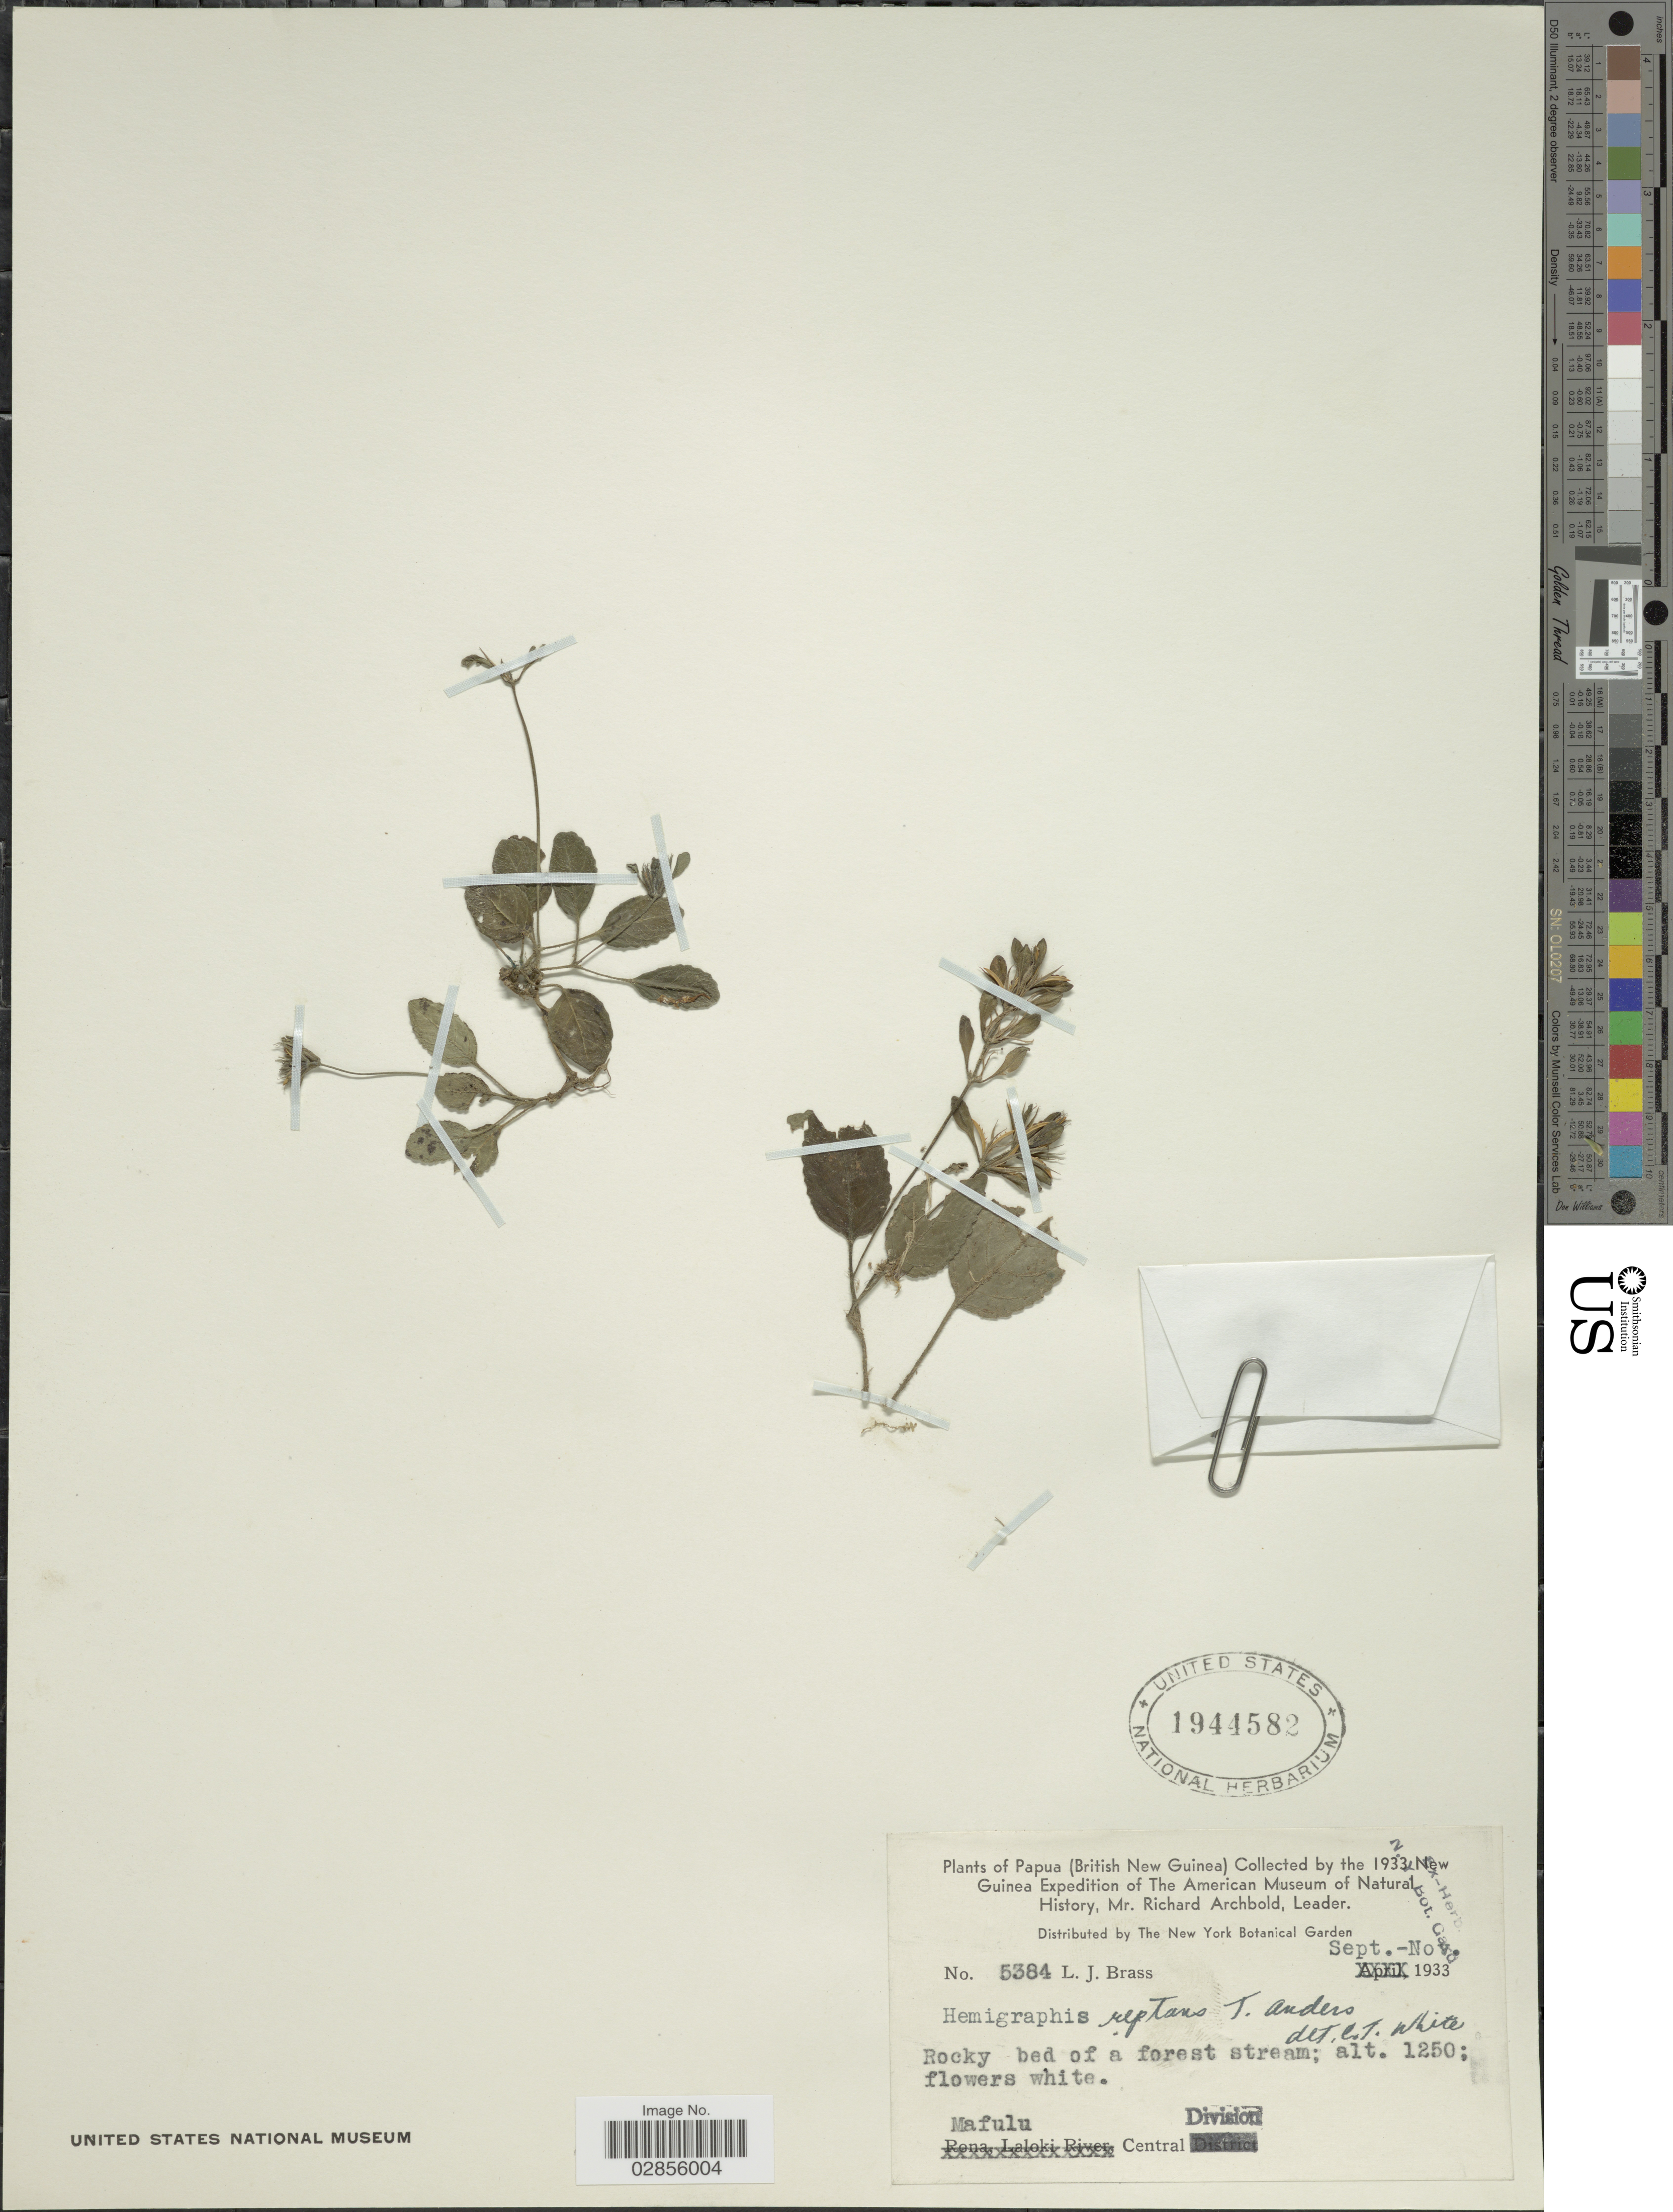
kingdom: Plantae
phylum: Tracheophyta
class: Magnoliopsida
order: Lamiales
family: Acanthaceae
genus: Strobilanthes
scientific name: Strobilanthes reptans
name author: (G. Forst.) Moylan ex Y.F. Deng & J.R.I. Wood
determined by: Wagner, W. L., (BOT), Smithsonian Institution - National Museum of Natural History (UNITED STATES)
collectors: L. J. Brass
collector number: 5384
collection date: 1933-09/1933-11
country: Papua New Guinea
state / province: Central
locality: Papua. (British New Guinea). Mafulu Central Division.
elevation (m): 1250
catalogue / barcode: US 1944582